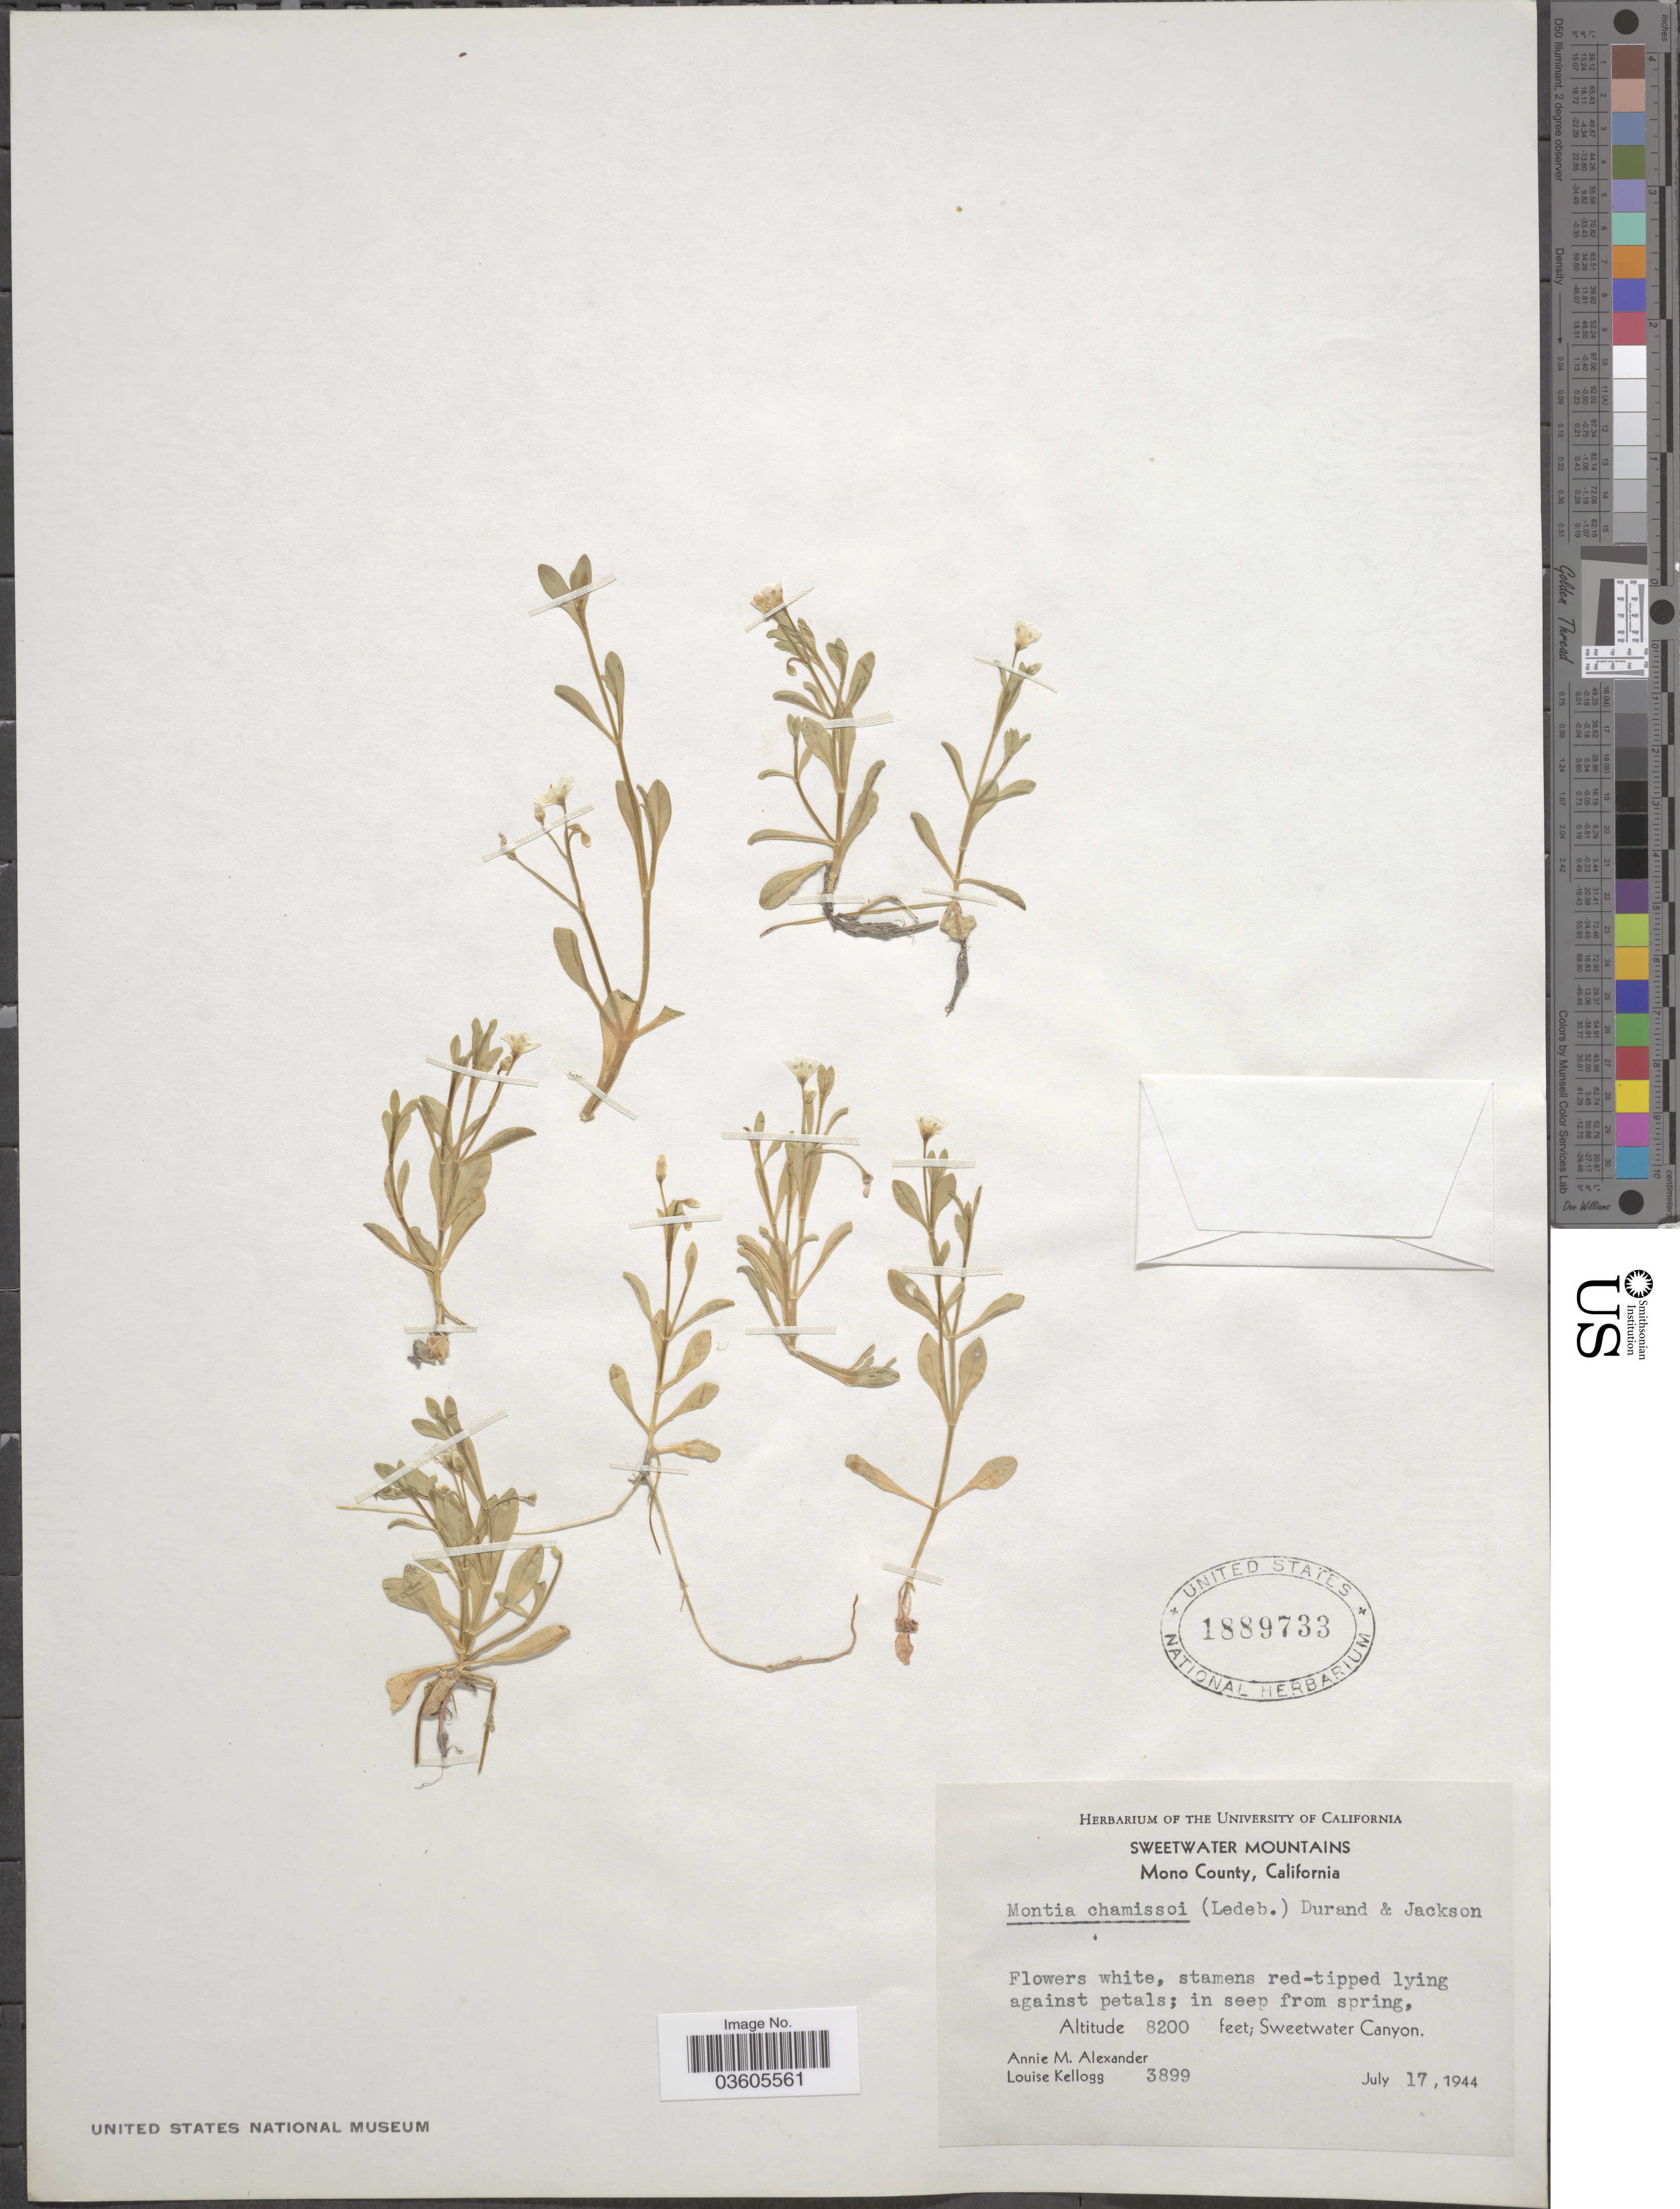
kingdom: Plantae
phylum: Tracheophyta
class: Magnoliopsida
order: Caryophyllales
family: Montiaceae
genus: Montia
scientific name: Montia chamissoi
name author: (Ledeb. ex Spreng.) Greene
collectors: A. M. Alexander & L. Kellogg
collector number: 3899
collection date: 1944-07-17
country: United States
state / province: California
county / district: Mono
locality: Sweetwater Mountains. Mono County. Sweetwater Canyon.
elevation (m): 2499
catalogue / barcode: US 1889733